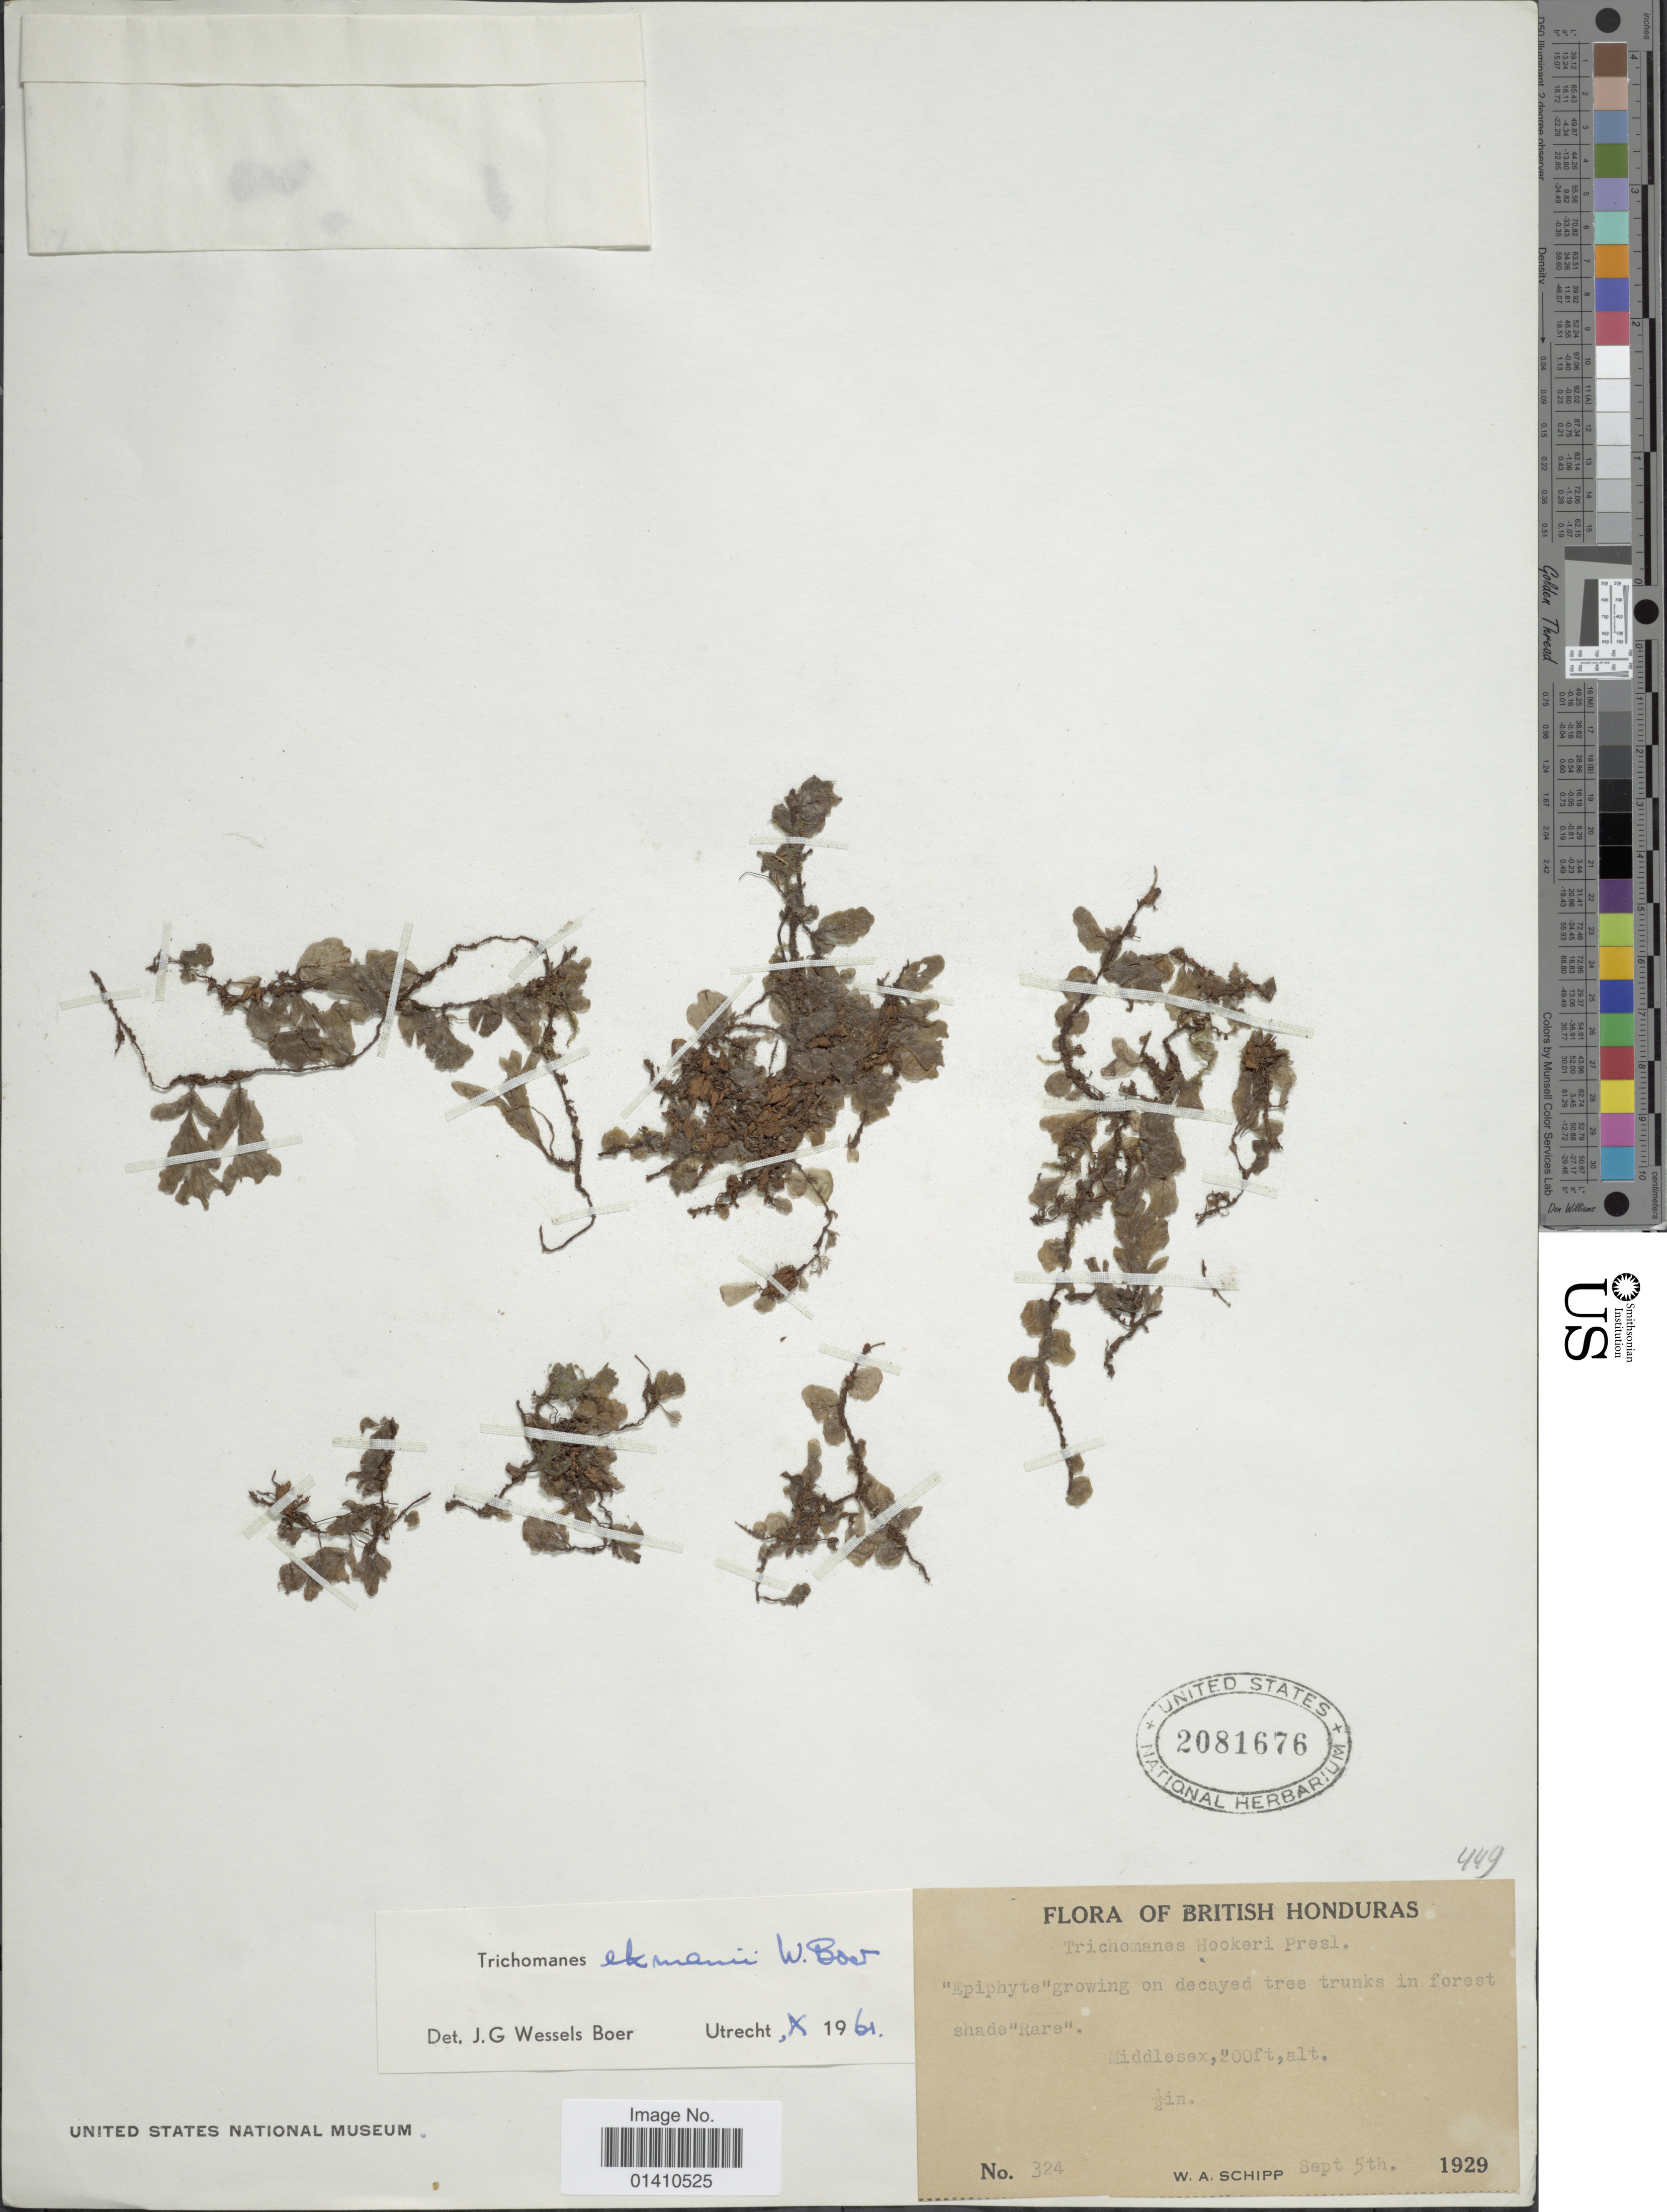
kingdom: Plantae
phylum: Tracheophyta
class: Polypodiopsida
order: Hymenophyllales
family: Hymenophyllaceae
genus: Didymoglossum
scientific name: Didymoglossum ekmanii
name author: (Wess. Boer) Ebihara & Dubuisson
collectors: W. Schipp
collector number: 324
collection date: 1929-09-05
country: Belize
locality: Epiphyte growing on decayed tree trunks in forest shade "Rare", British Honduras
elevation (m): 61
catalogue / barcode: US 2081676